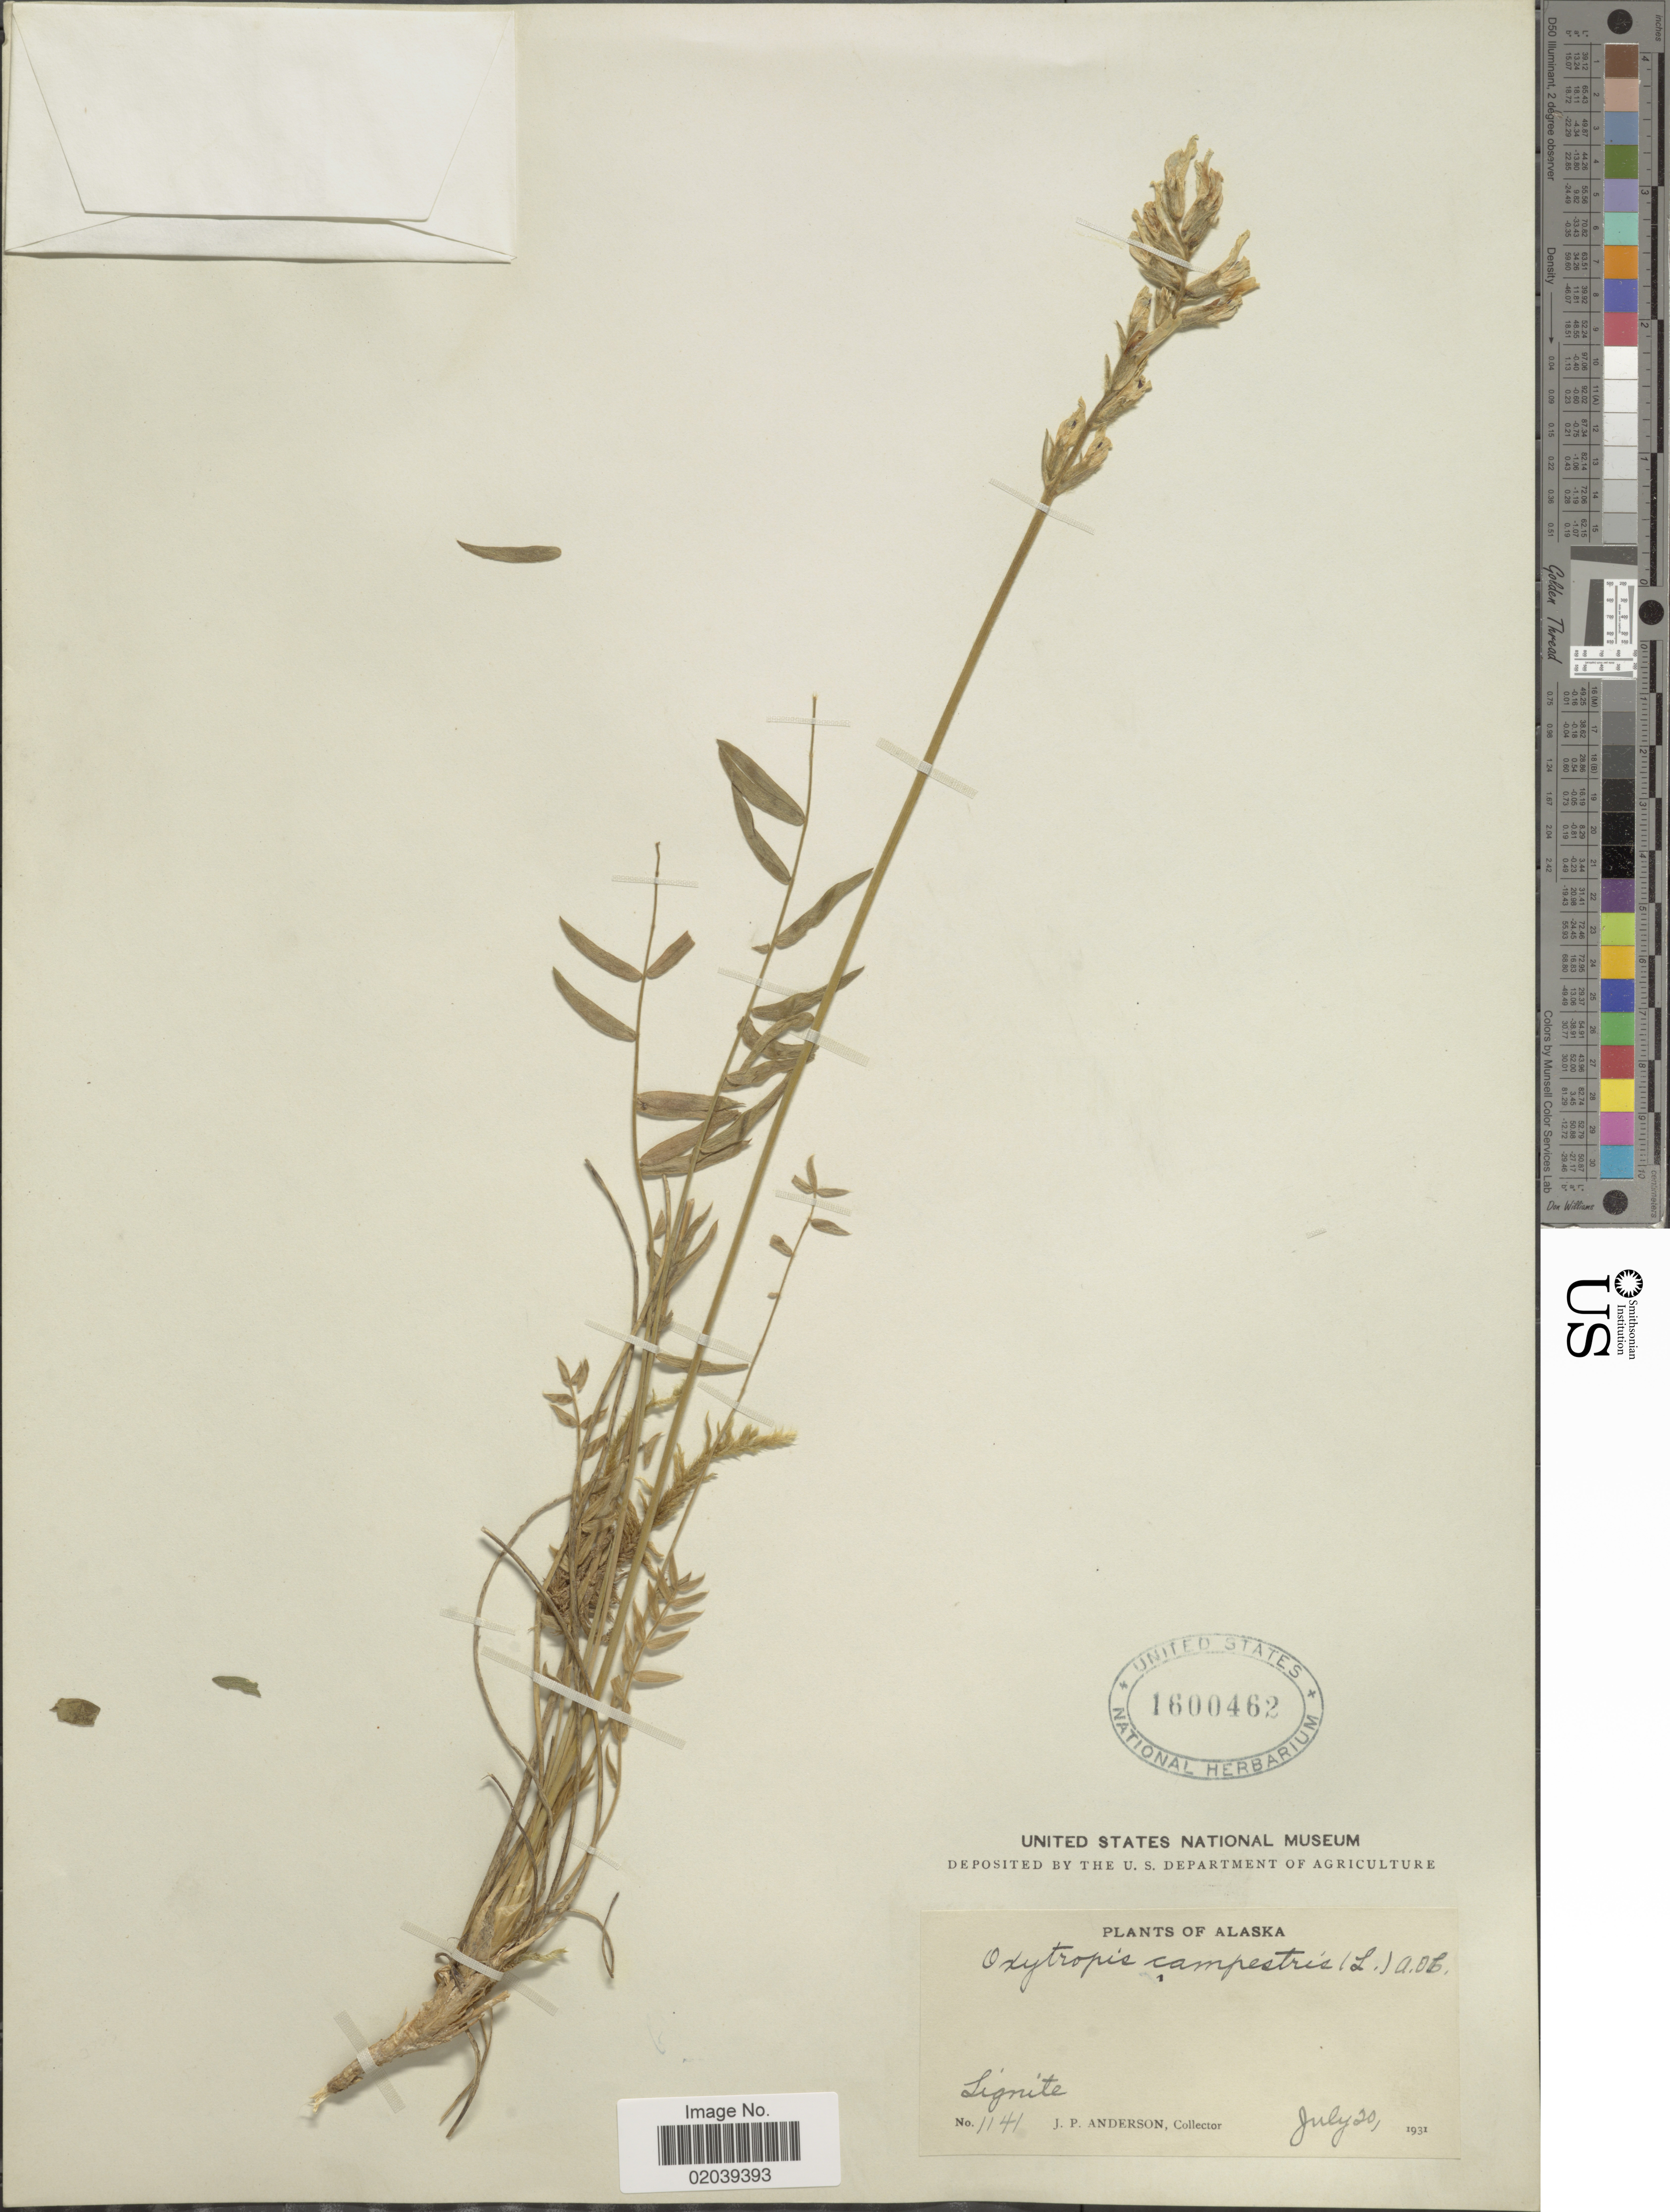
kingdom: Plantae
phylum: Tracheophyta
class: Magnoliopsida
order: Fabales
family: Fabaceae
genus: Oxytropis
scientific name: Oxytropis campestris var. gracilis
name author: (A. Nelson) Barneby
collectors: J. P. Anderson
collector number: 1141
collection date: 1931-07-20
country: United States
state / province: Alaska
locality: Lignite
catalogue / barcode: US 1600462